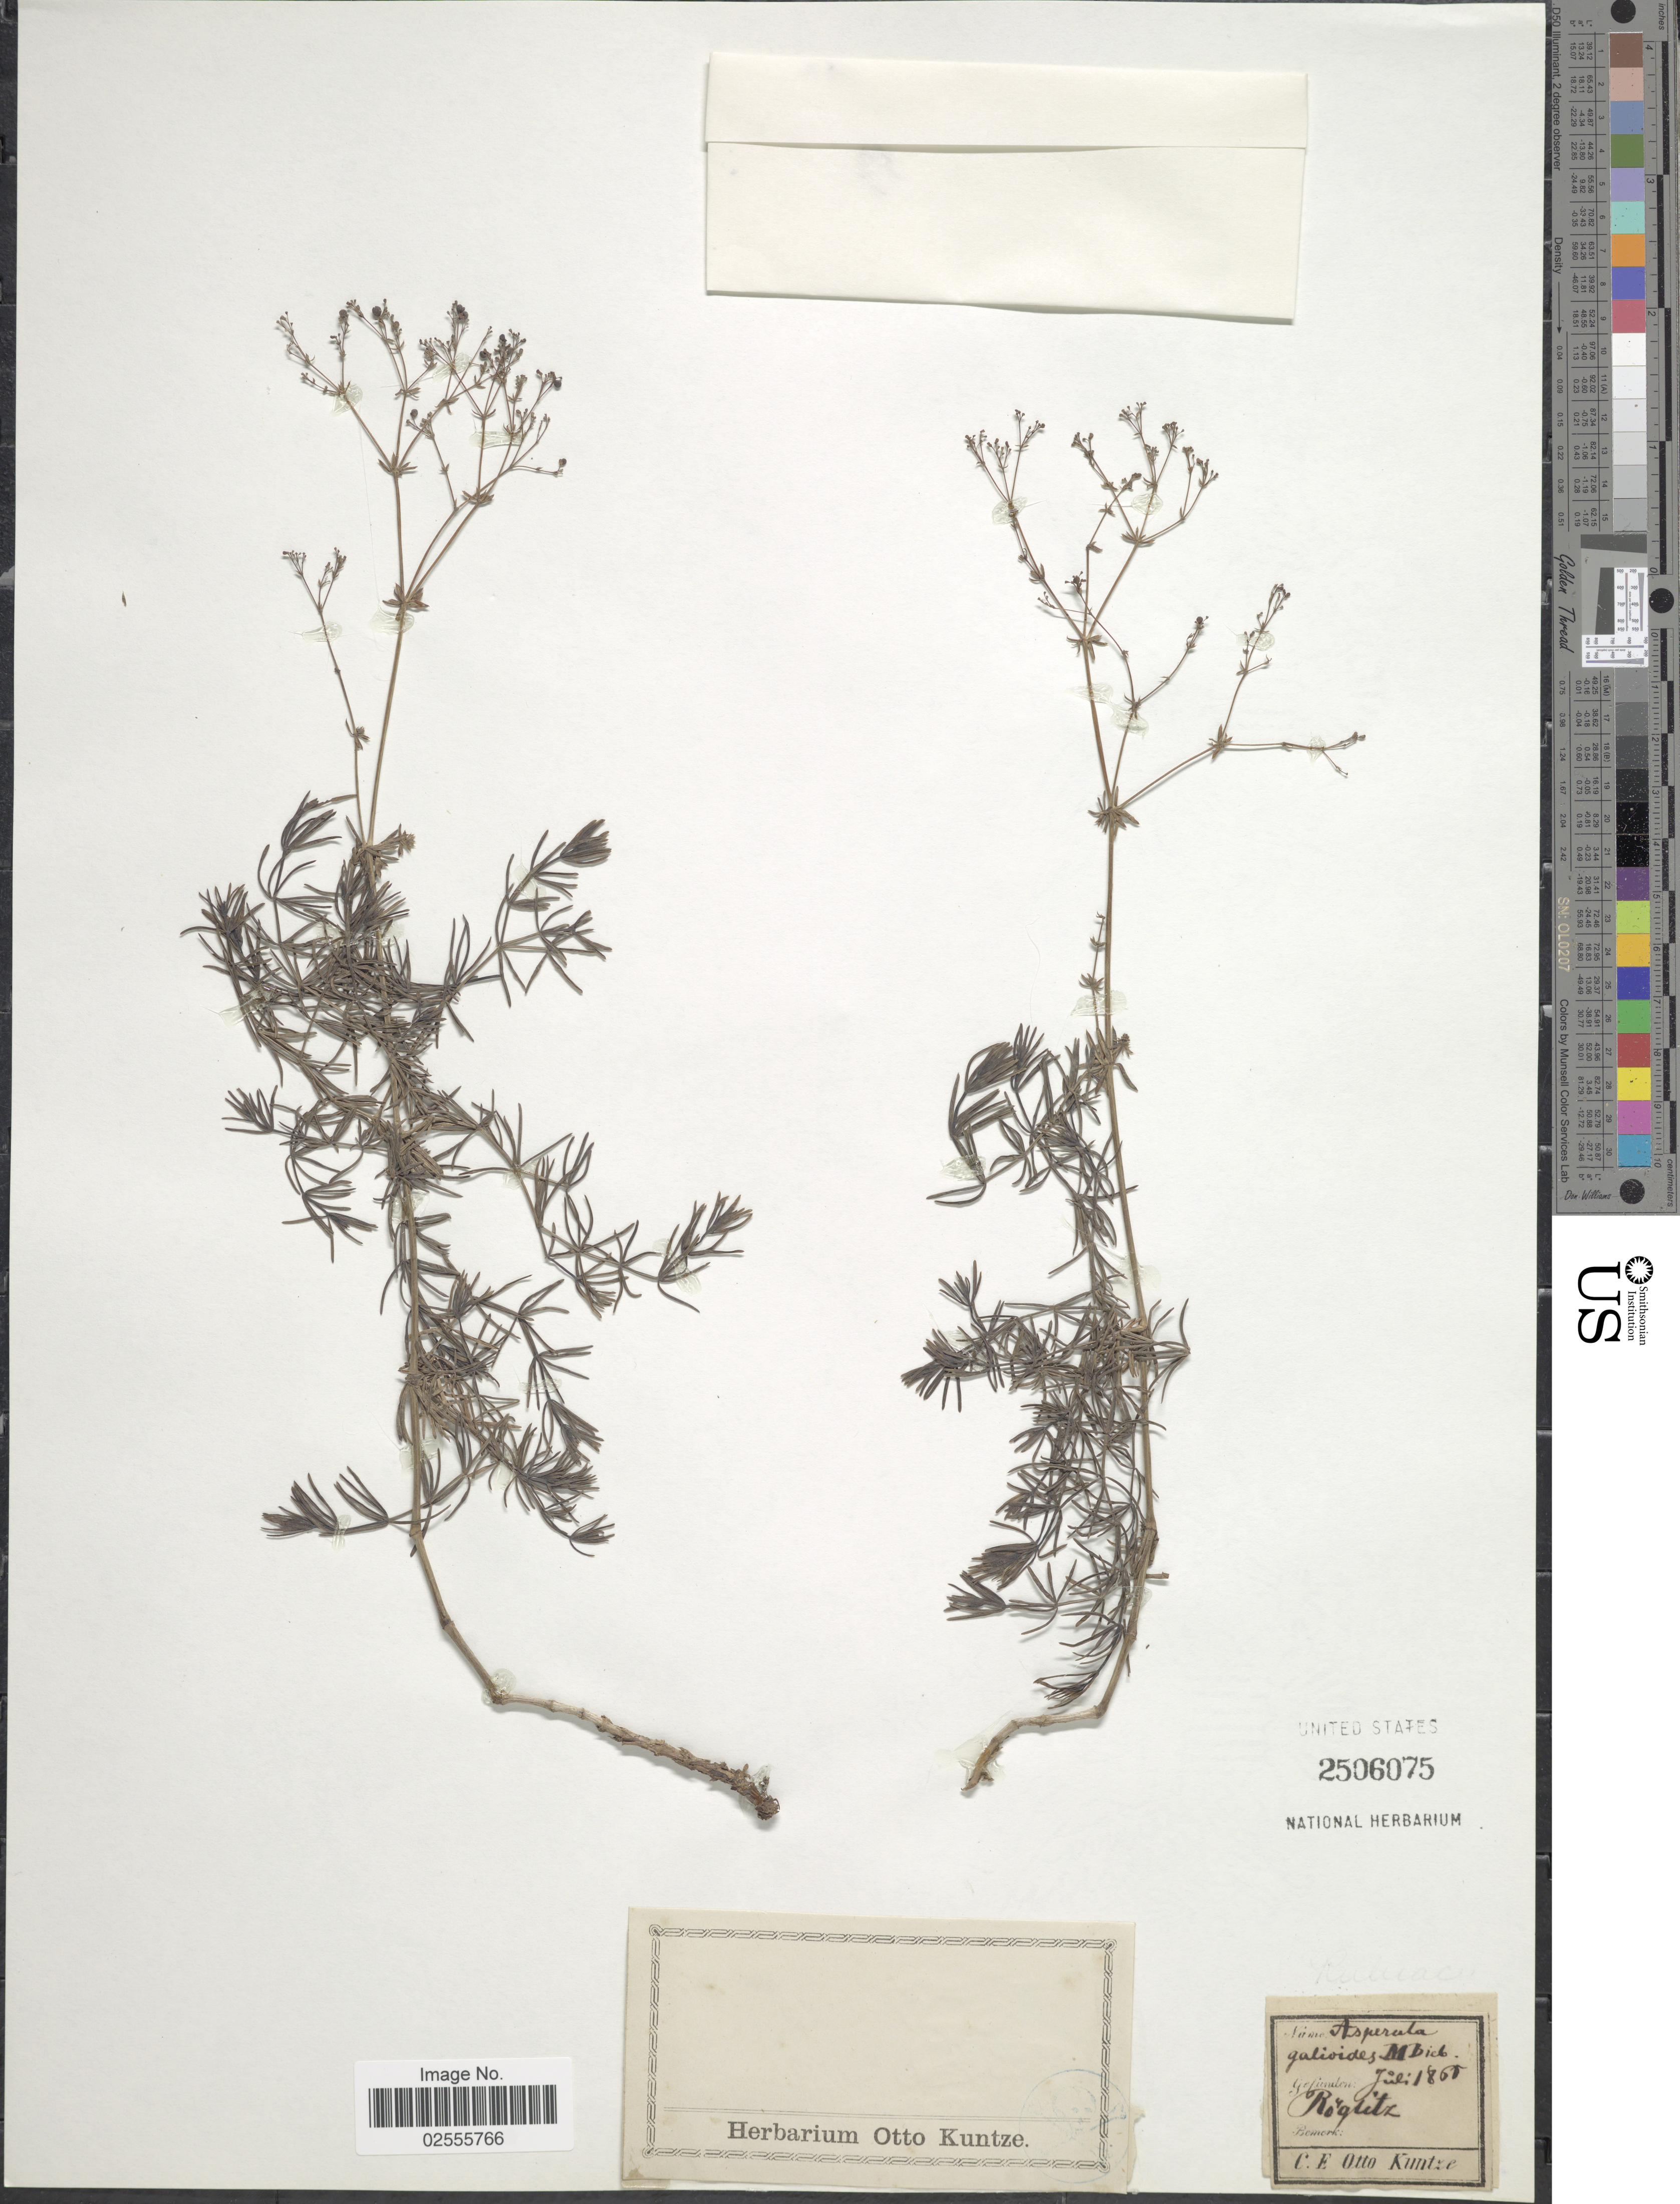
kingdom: Plantae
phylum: Tracheophyta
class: Magnoliopsida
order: Gentianales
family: Rubiaceae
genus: Asperula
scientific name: Asperula galioides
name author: M. Bieb.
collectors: C.E.O. Kuntze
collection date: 1860-07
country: Germany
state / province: Sachsen-Anhalt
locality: Roglitz.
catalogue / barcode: US 2506075